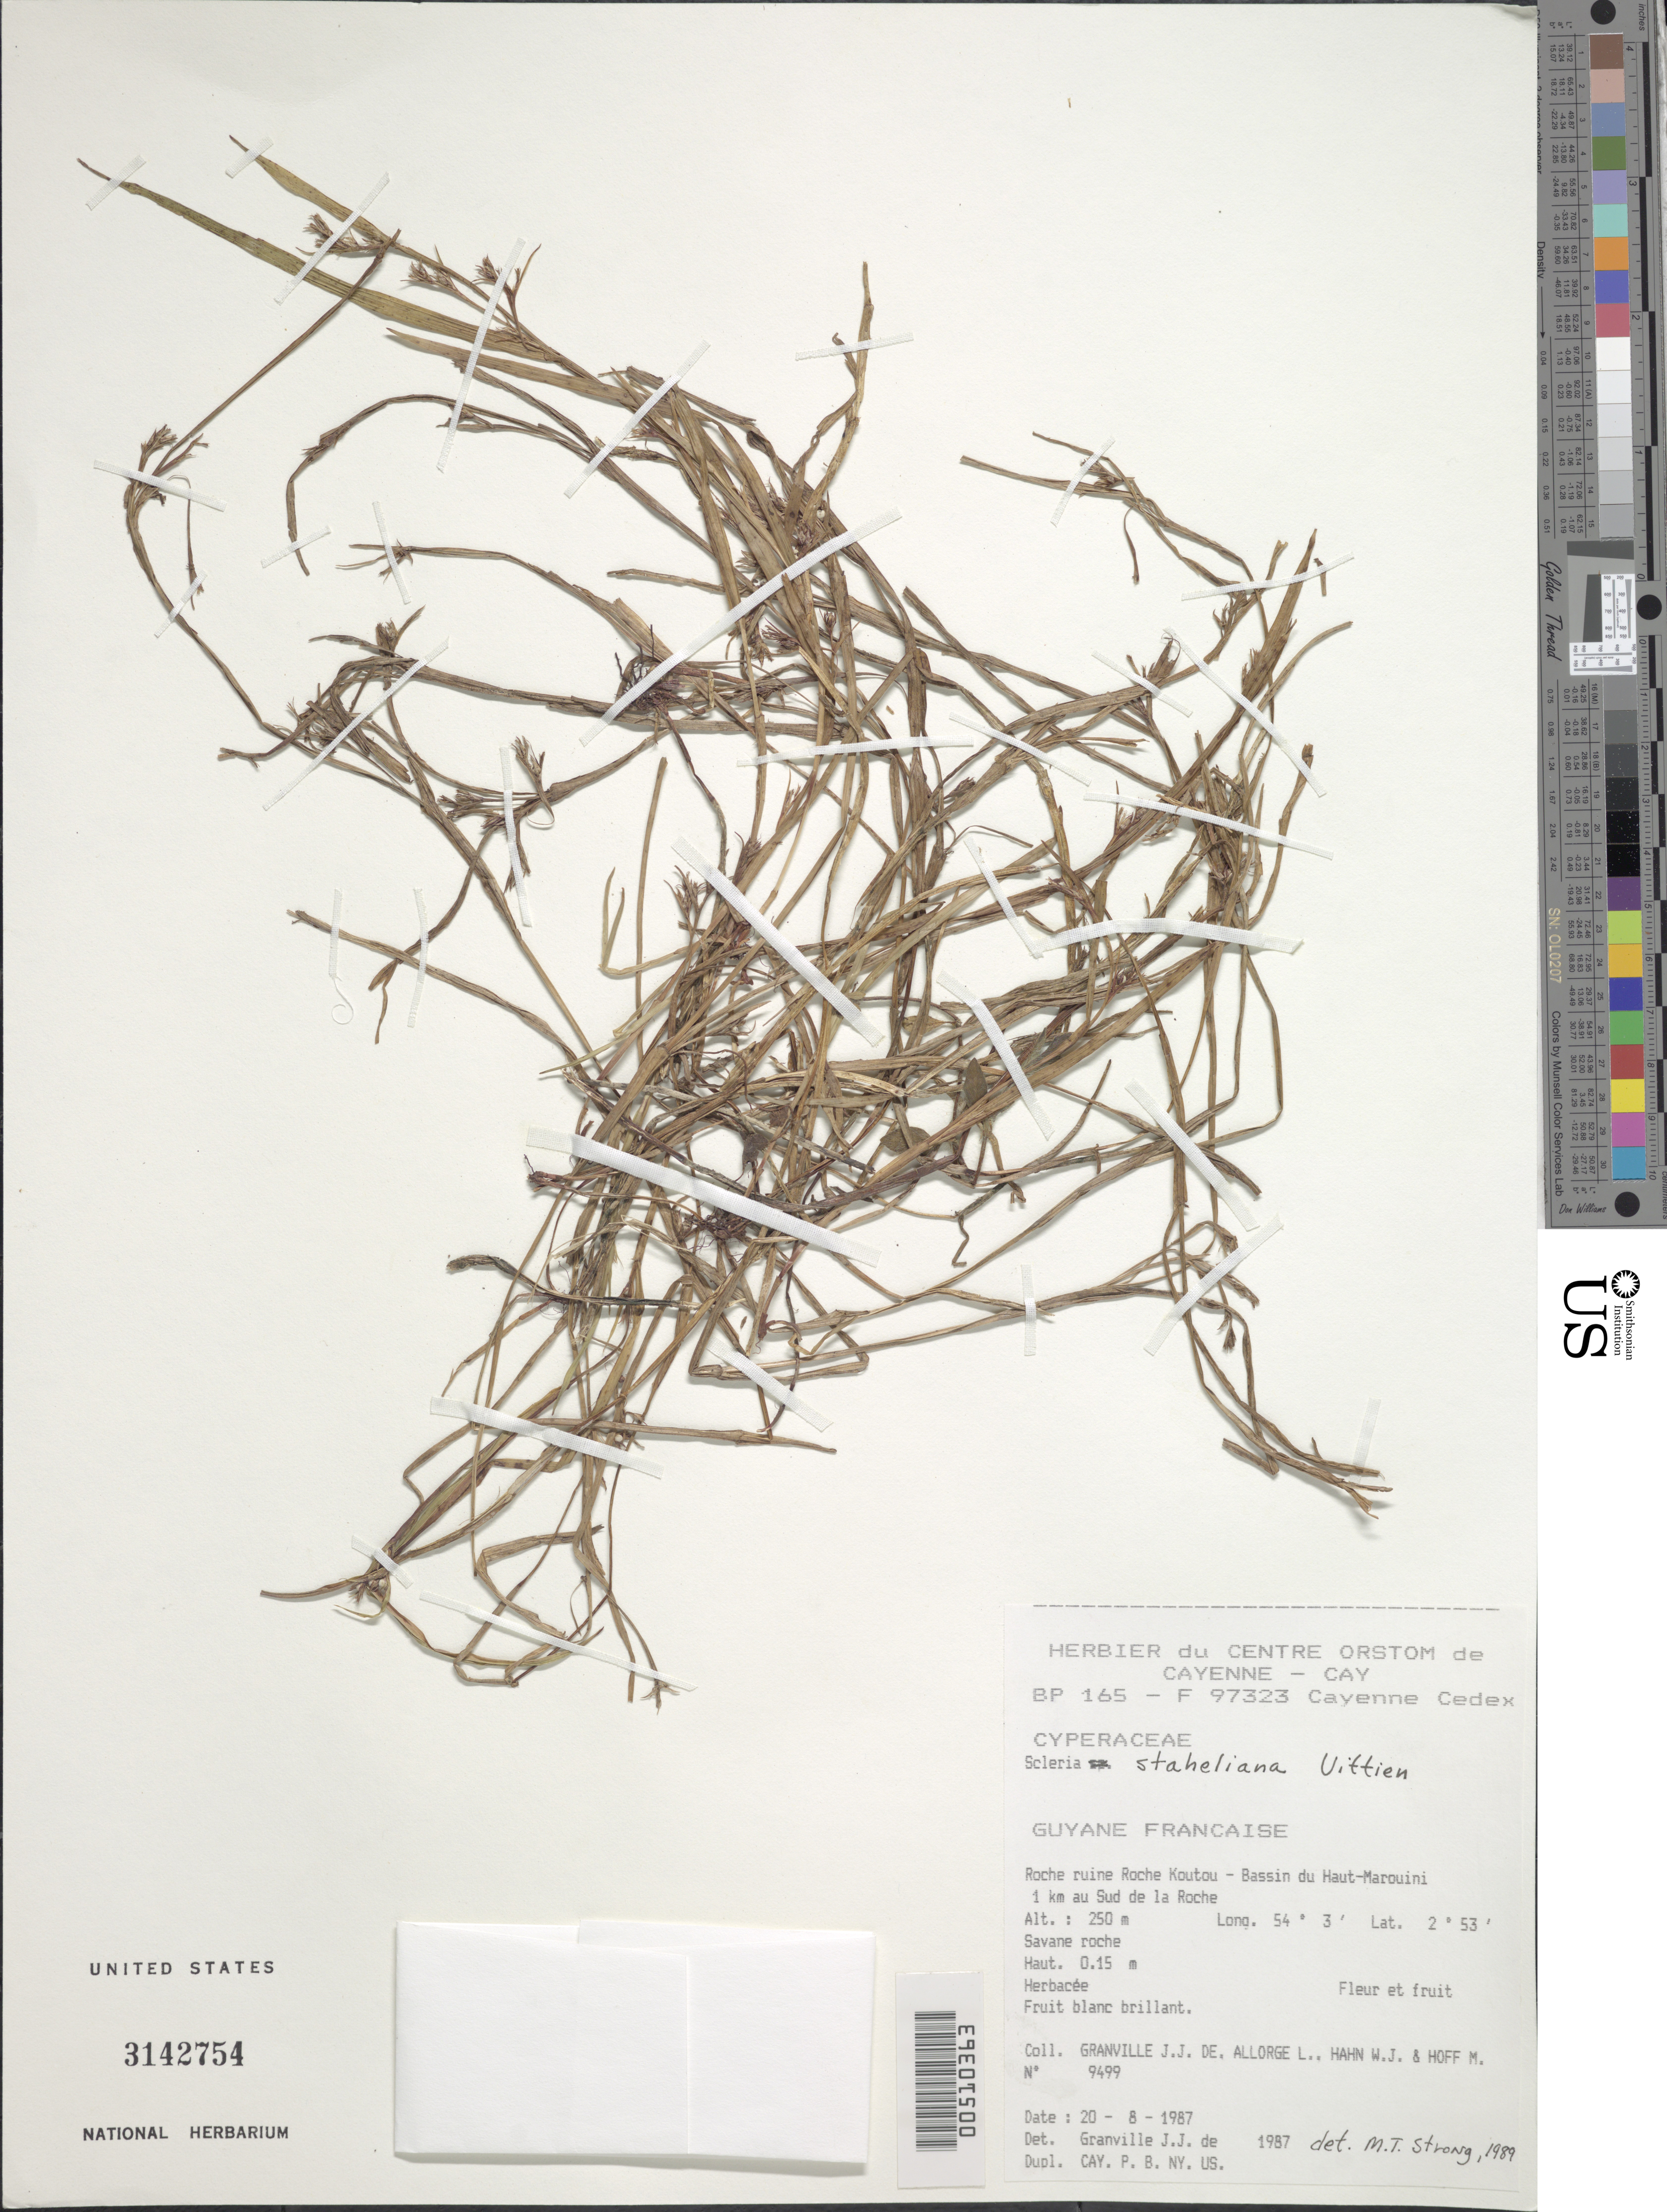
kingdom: Plantae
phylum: Tracheophyta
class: Liliopsida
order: Poales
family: Cyperaceae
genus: Scleria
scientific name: Scleria staheliana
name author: Uittien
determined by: Strong, M. T., (US), Smithsonian Institution - National Museum of Natural History (UNITED STATES)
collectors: J.-J. de Granville, L. Allorge, W. J. Hahn & M. Hoff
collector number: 9499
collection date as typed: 20 Aug 1987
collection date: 1987-08-20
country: French Guiana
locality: Roche ruine Roche Koutou - Bassin du Haut-Marouini, 1 km au Sud de la Roche.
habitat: Savane roche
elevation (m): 250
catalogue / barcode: US 3142754